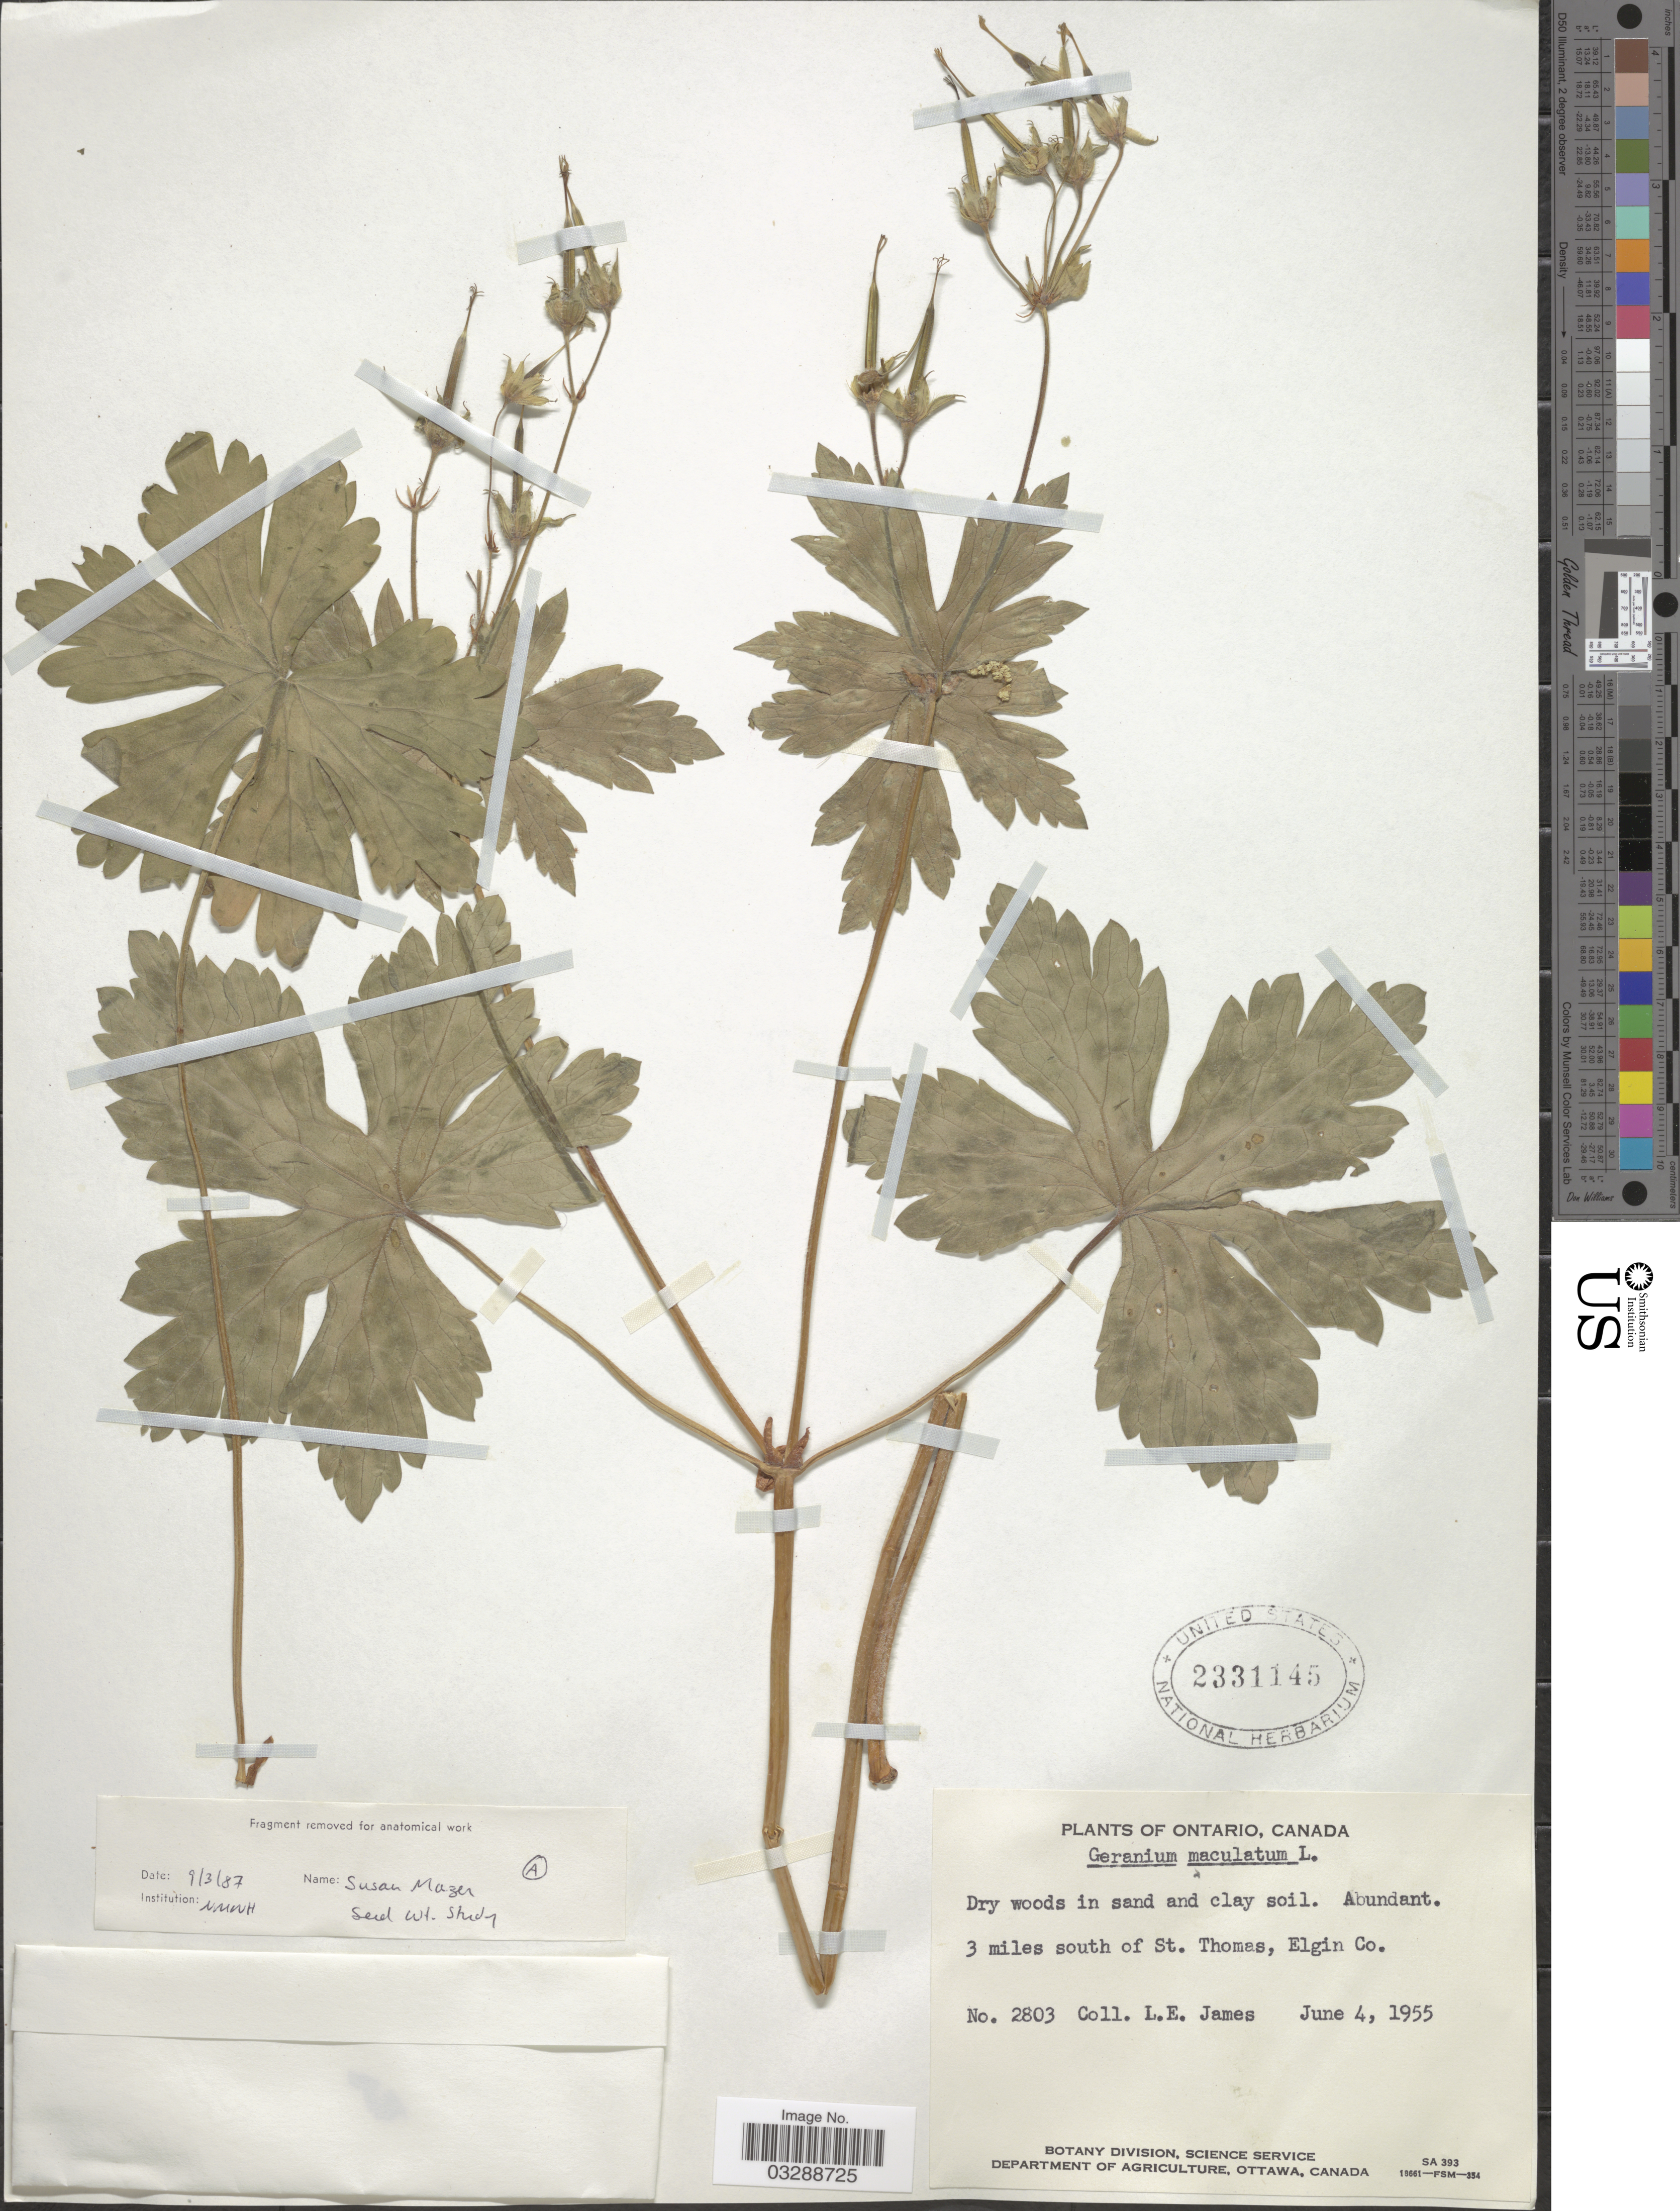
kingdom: Plantae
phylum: Tracheophyta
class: Magnoliopsida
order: Geraniales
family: Geraniaceae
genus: Geranium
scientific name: Geranium maculatum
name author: L.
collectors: L. E. James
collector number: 2803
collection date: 1955-06-04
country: Canada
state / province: Ontario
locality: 3 miles south of St. Thomas, Elgin Co.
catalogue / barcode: US 2331145